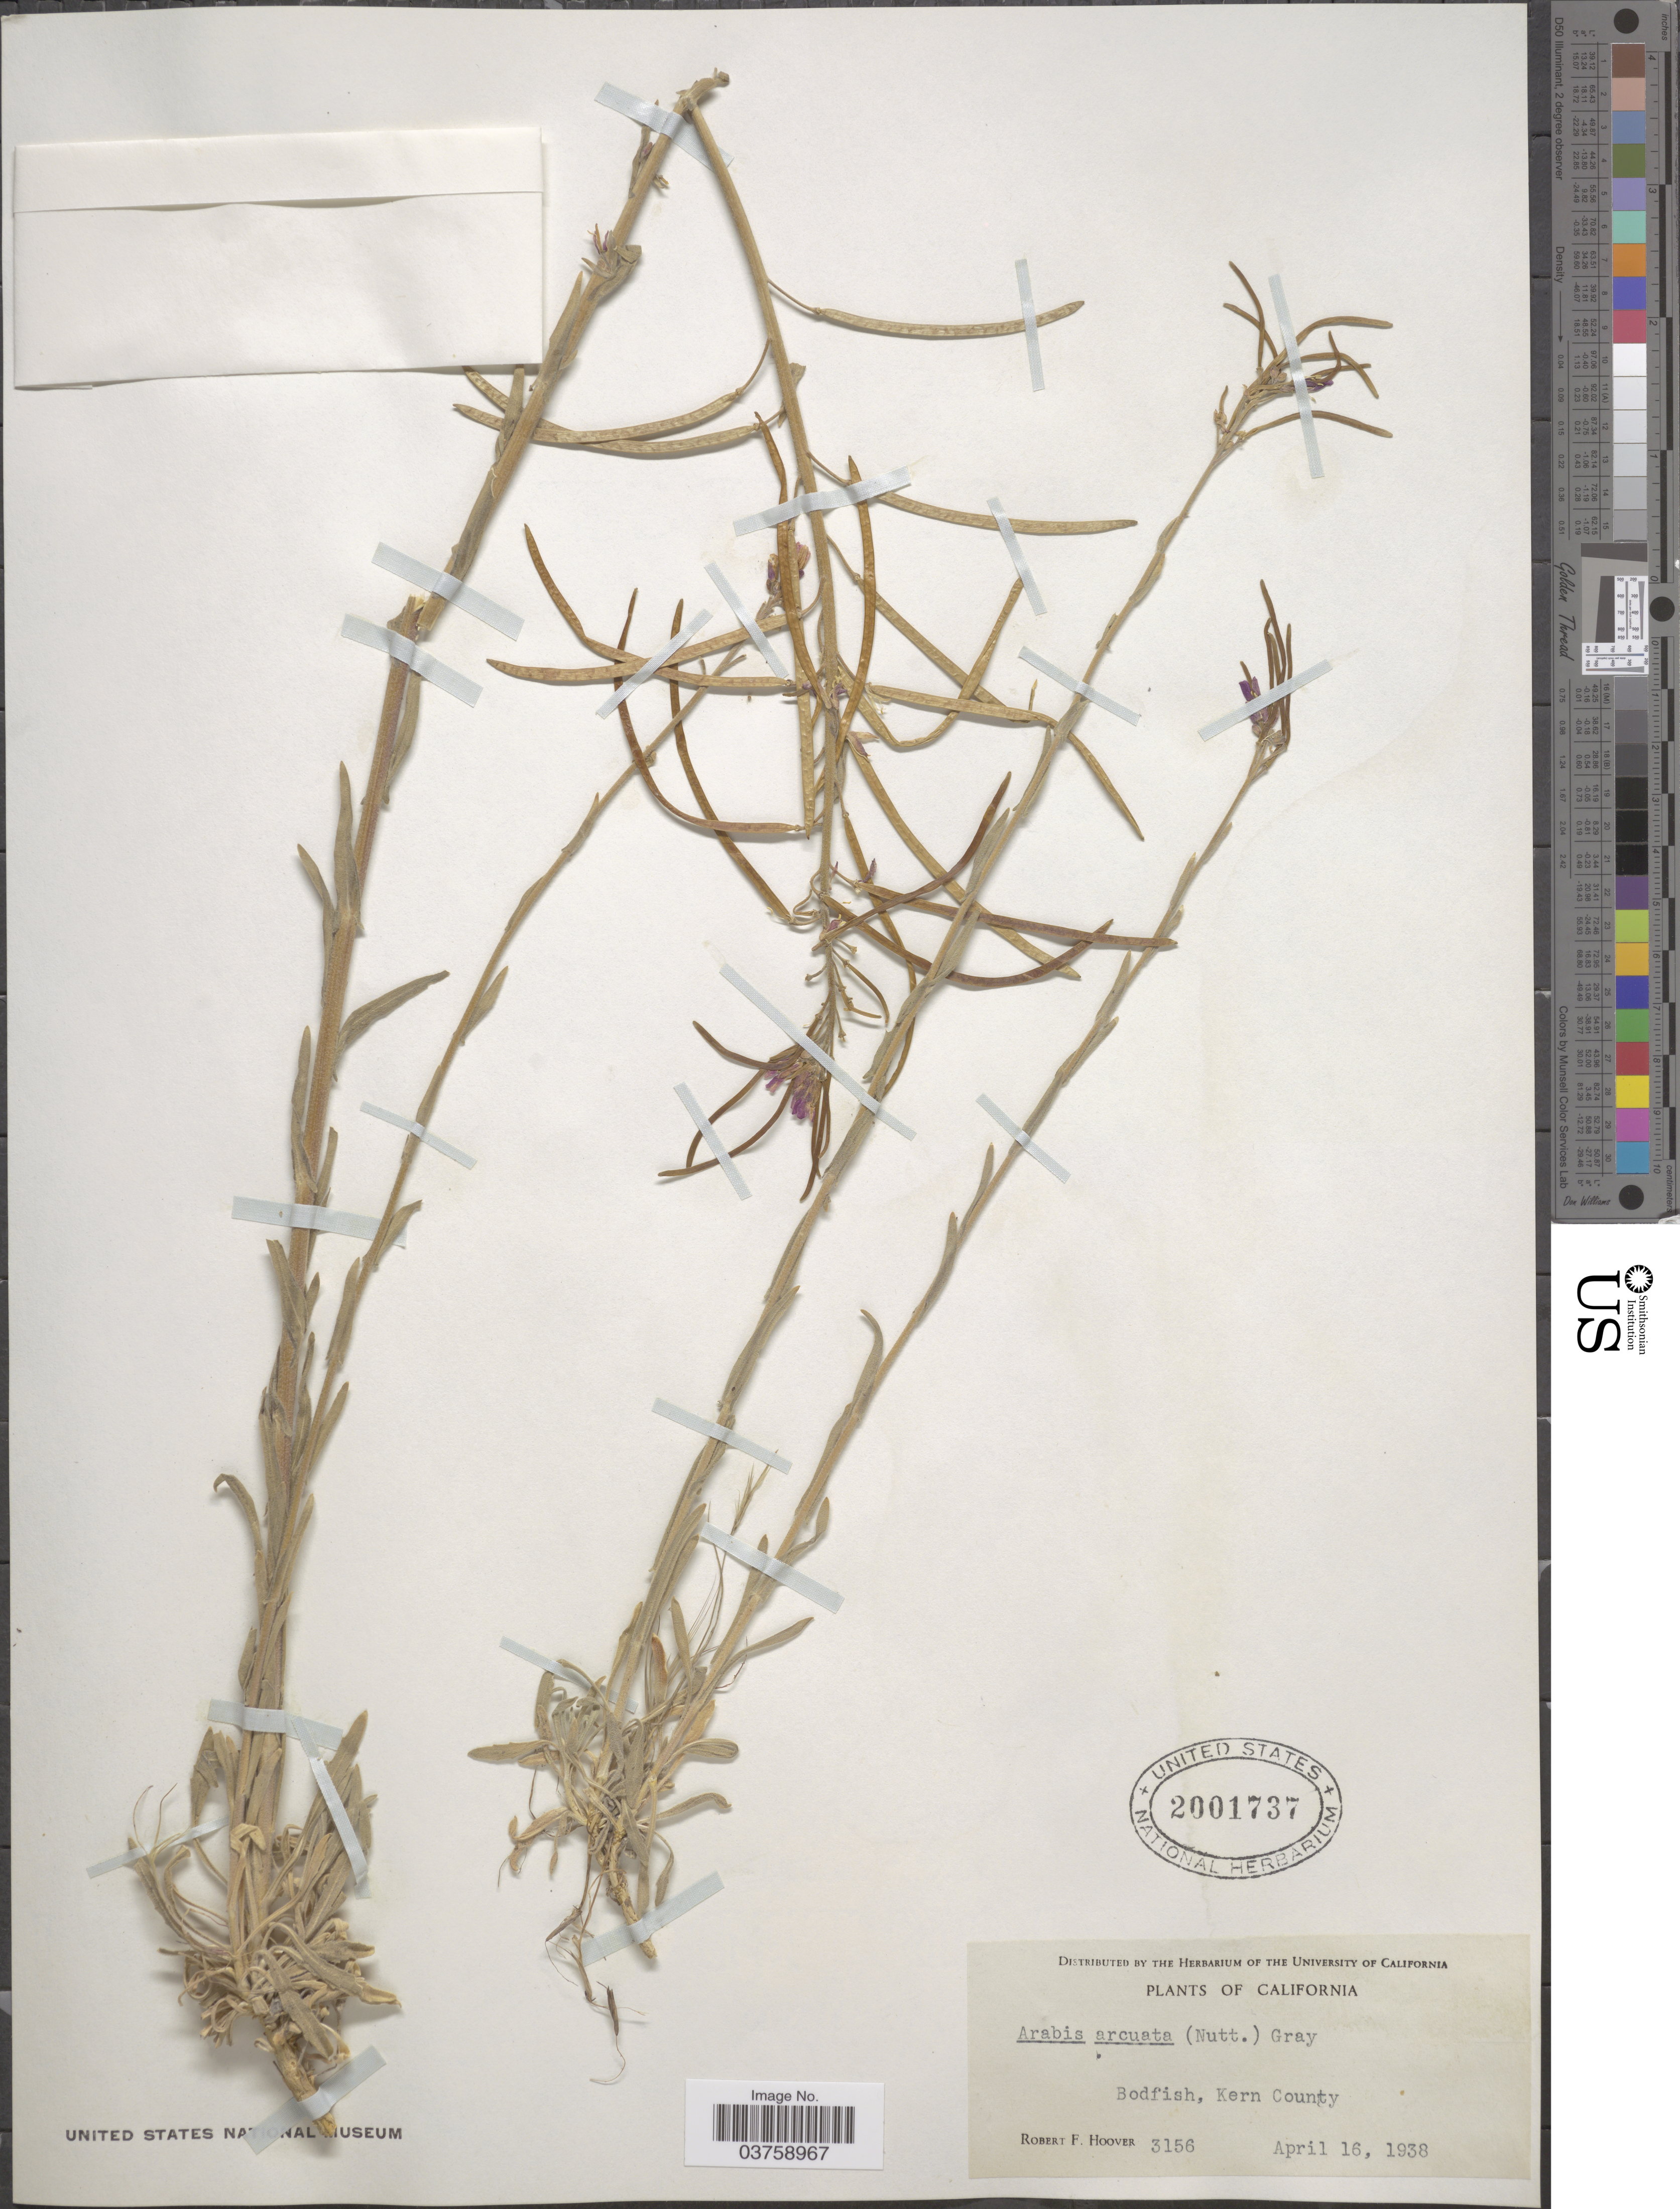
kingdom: Plantae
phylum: Tracheophyta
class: Magnoliopsida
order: Brassicales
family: Brassicaceae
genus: Arabis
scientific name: Arabis sparsiflora var. arcuata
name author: (Nutt.) Rollins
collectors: R. F. Hoover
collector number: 3156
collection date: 1938-04-16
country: United States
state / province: California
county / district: Kern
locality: Bodfish, Kern County.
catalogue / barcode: US 2001737